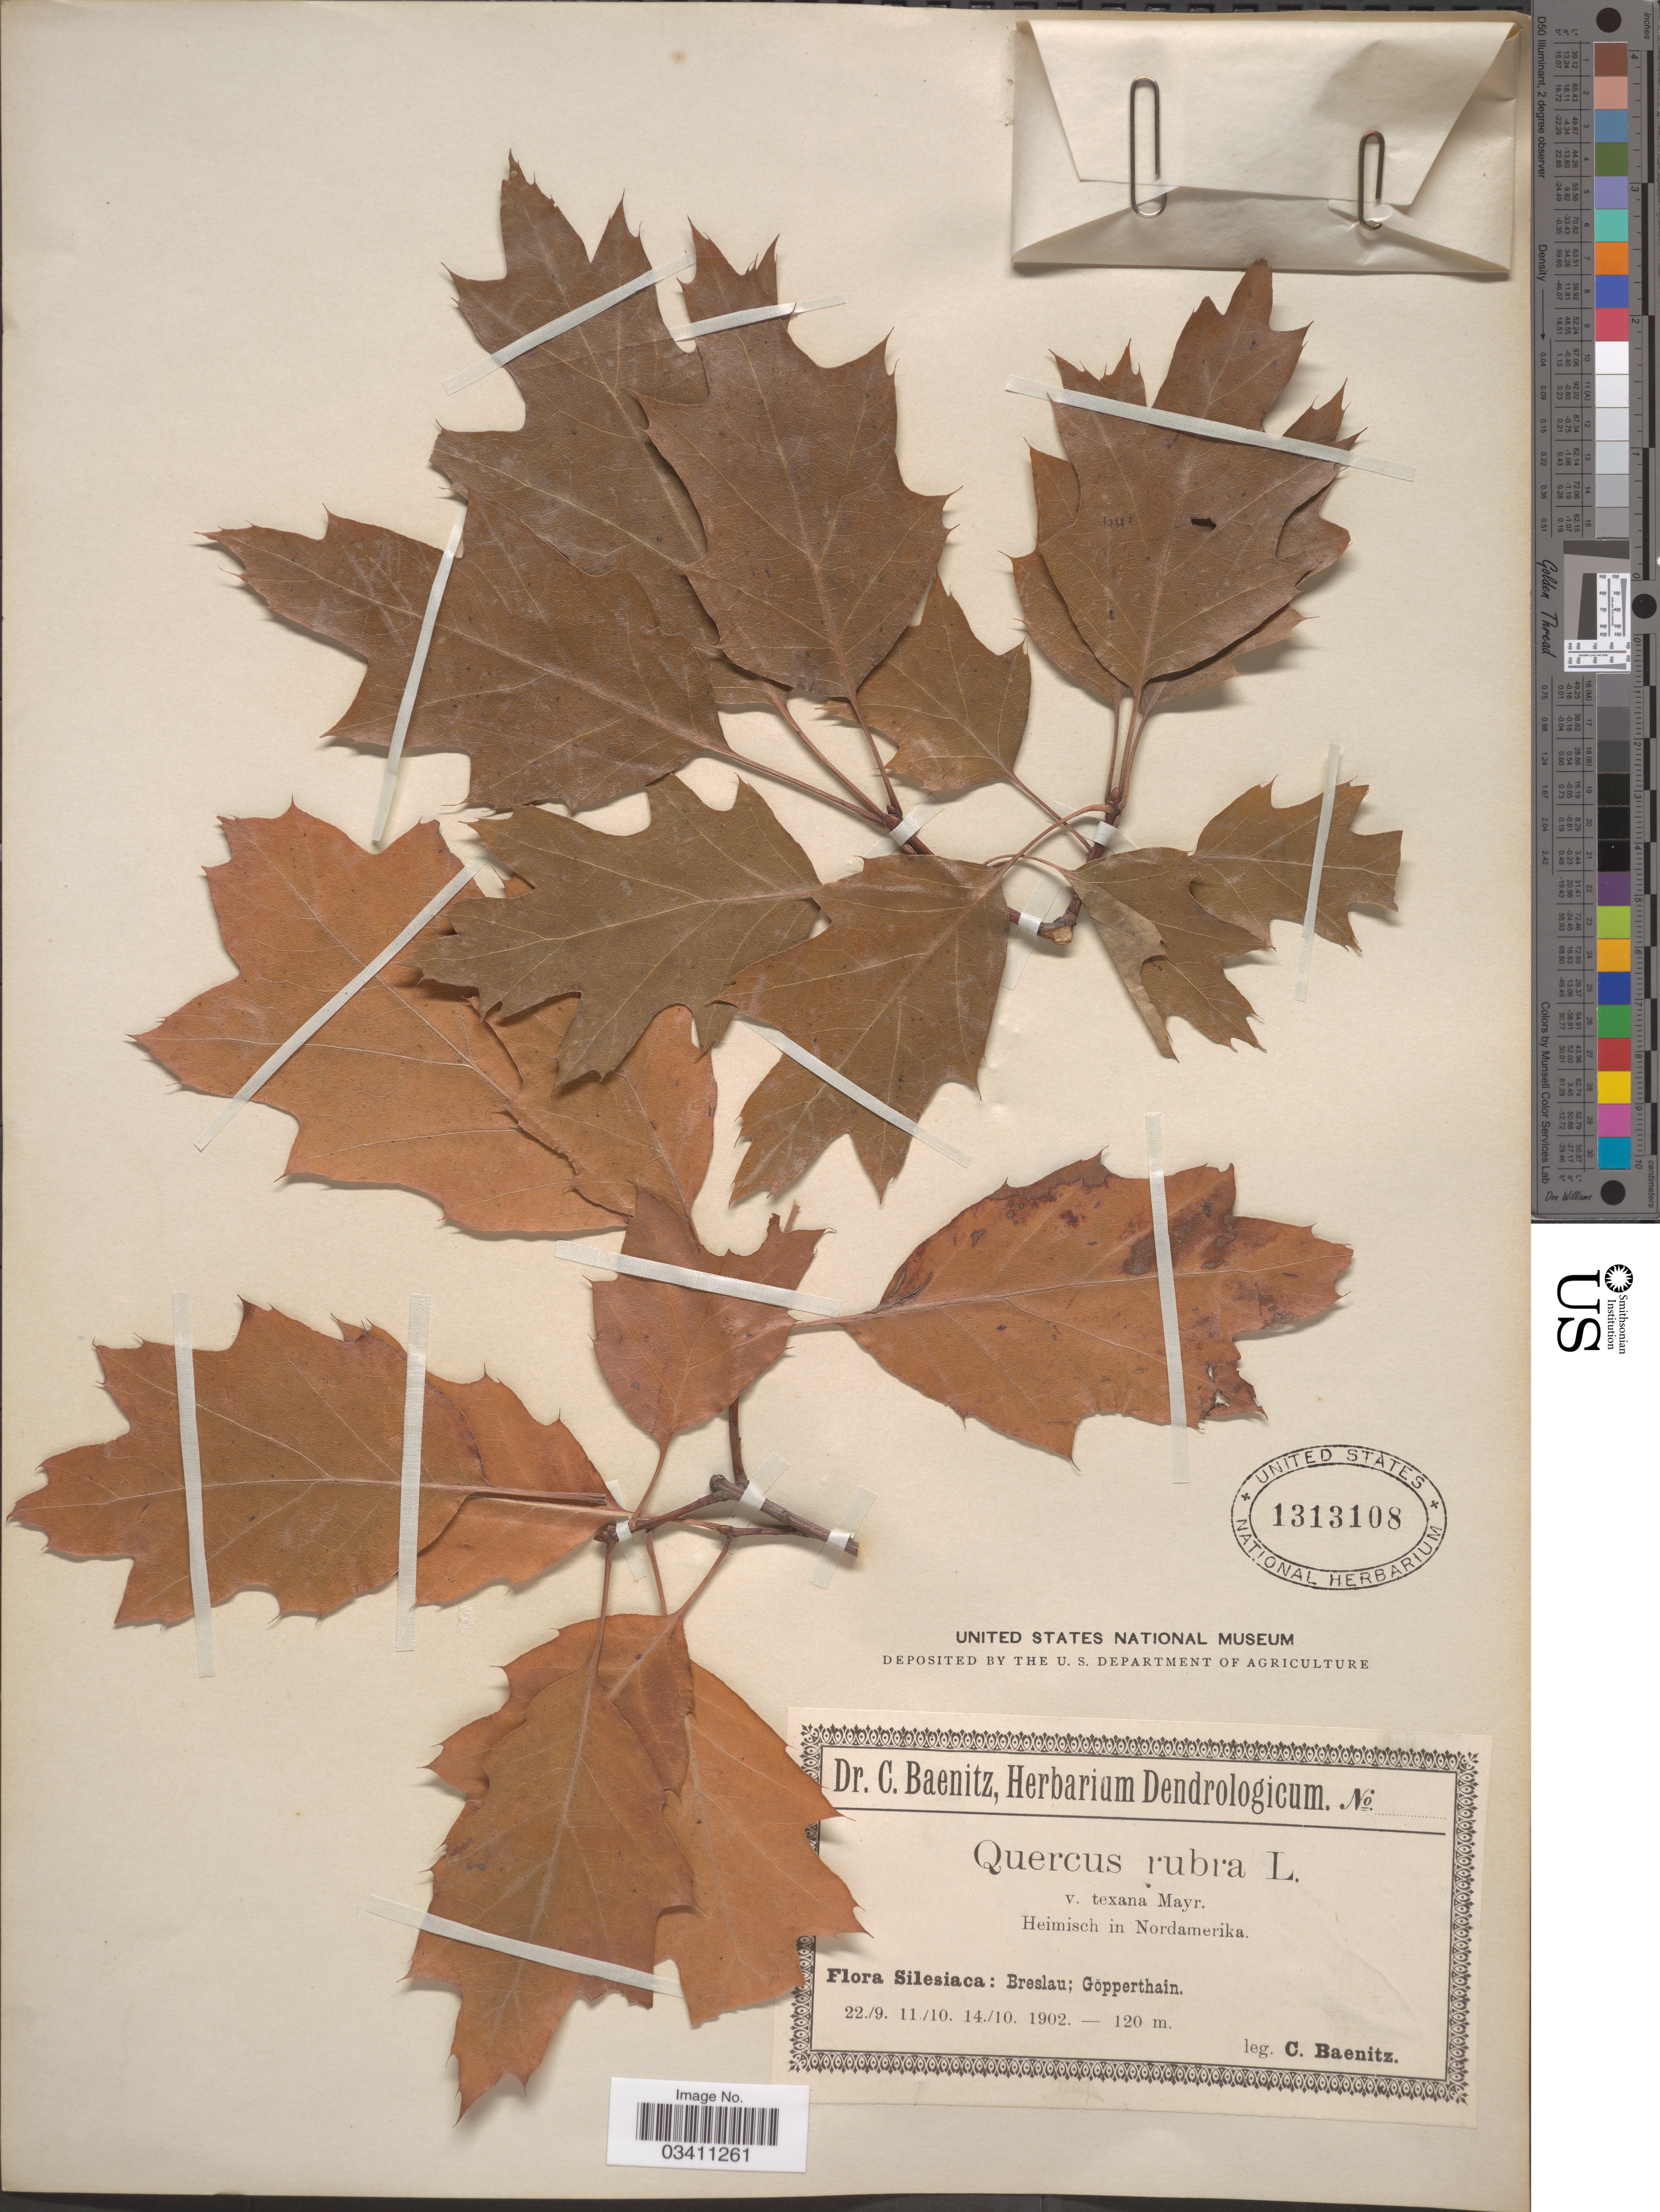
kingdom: Plantae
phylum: Tracheophyta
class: Magnoliopsida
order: Fagales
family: Fagaceae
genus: Quercus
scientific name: Quercus robur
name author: L.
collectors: C. G. Baenitz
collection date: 1902-09-22/1902-10-14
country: Poland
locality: Silesiaca: Breslau; Göpperthain.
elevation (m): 120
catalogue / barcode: US 1313108